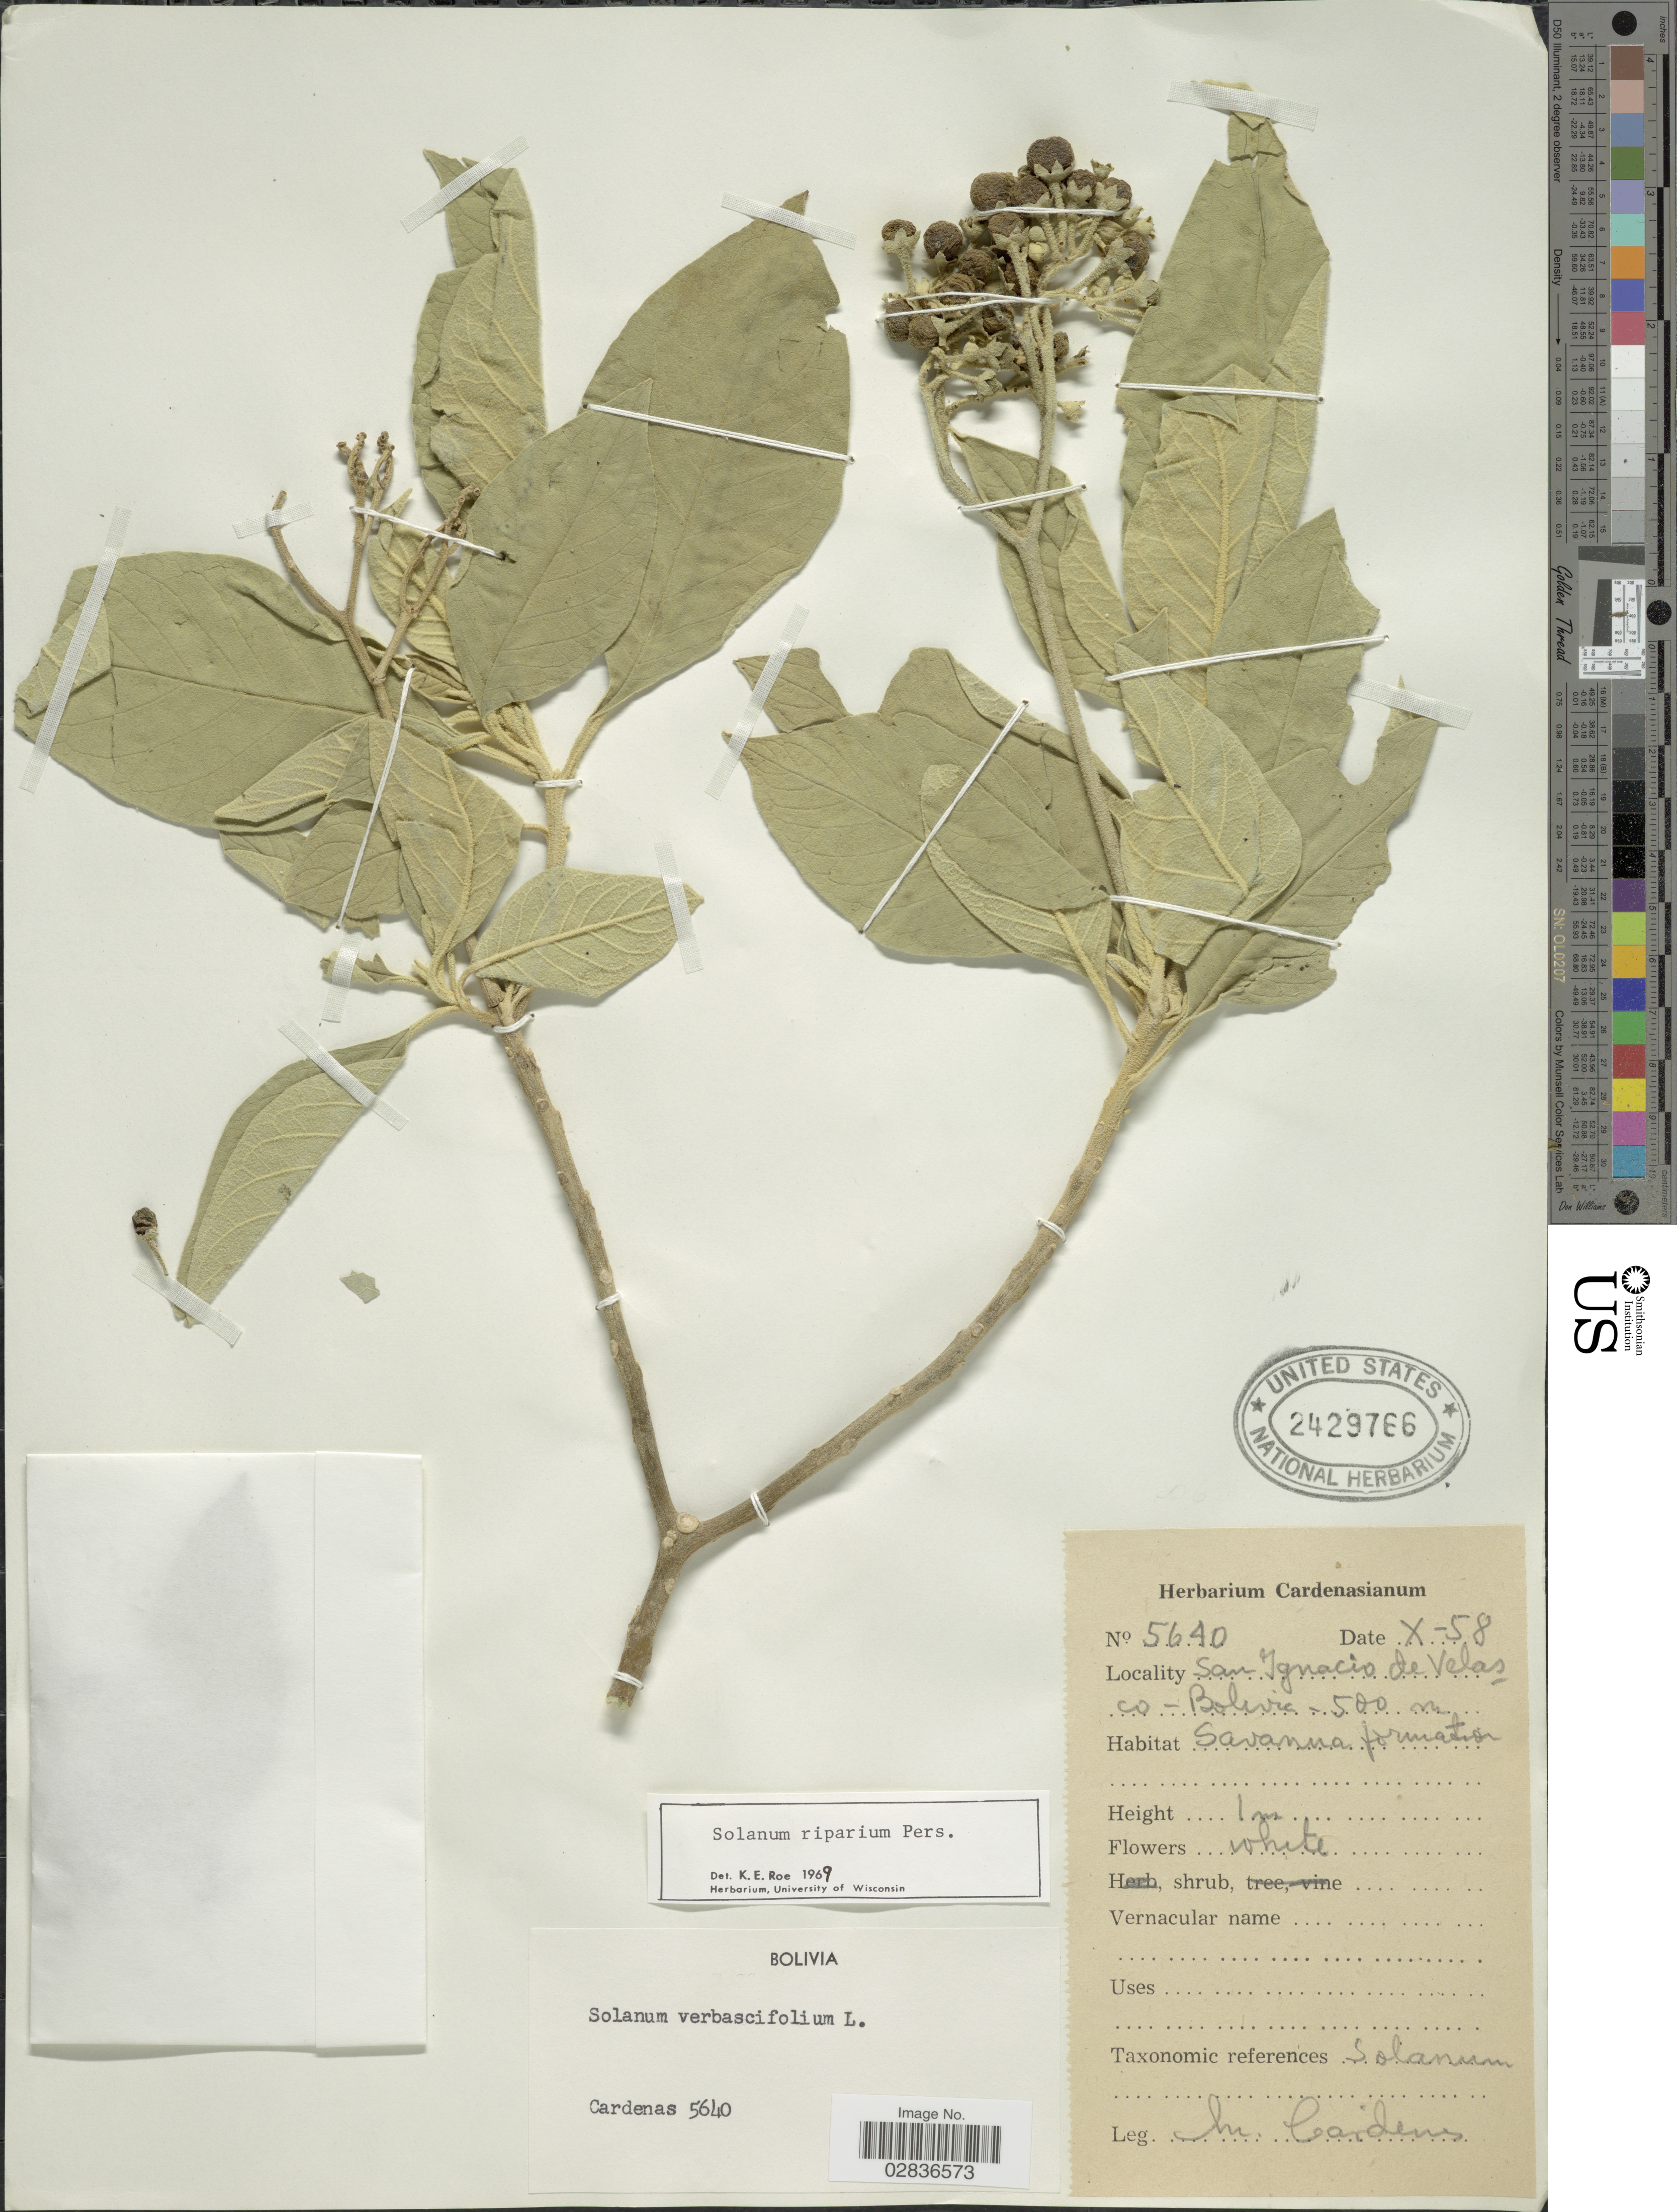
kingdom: Plantae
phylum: Tracheophyta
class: Magnoliopsida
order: Solanales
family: Solanaceae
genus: Solanum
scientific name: Solanum riparium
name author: Pers.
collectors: M. Cárdenas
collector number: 5640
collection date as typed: Transcribed d/m/y: /10/58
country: Bolivia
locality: San Ignacio de Velasco.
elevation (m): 500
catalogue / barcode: US 2429766